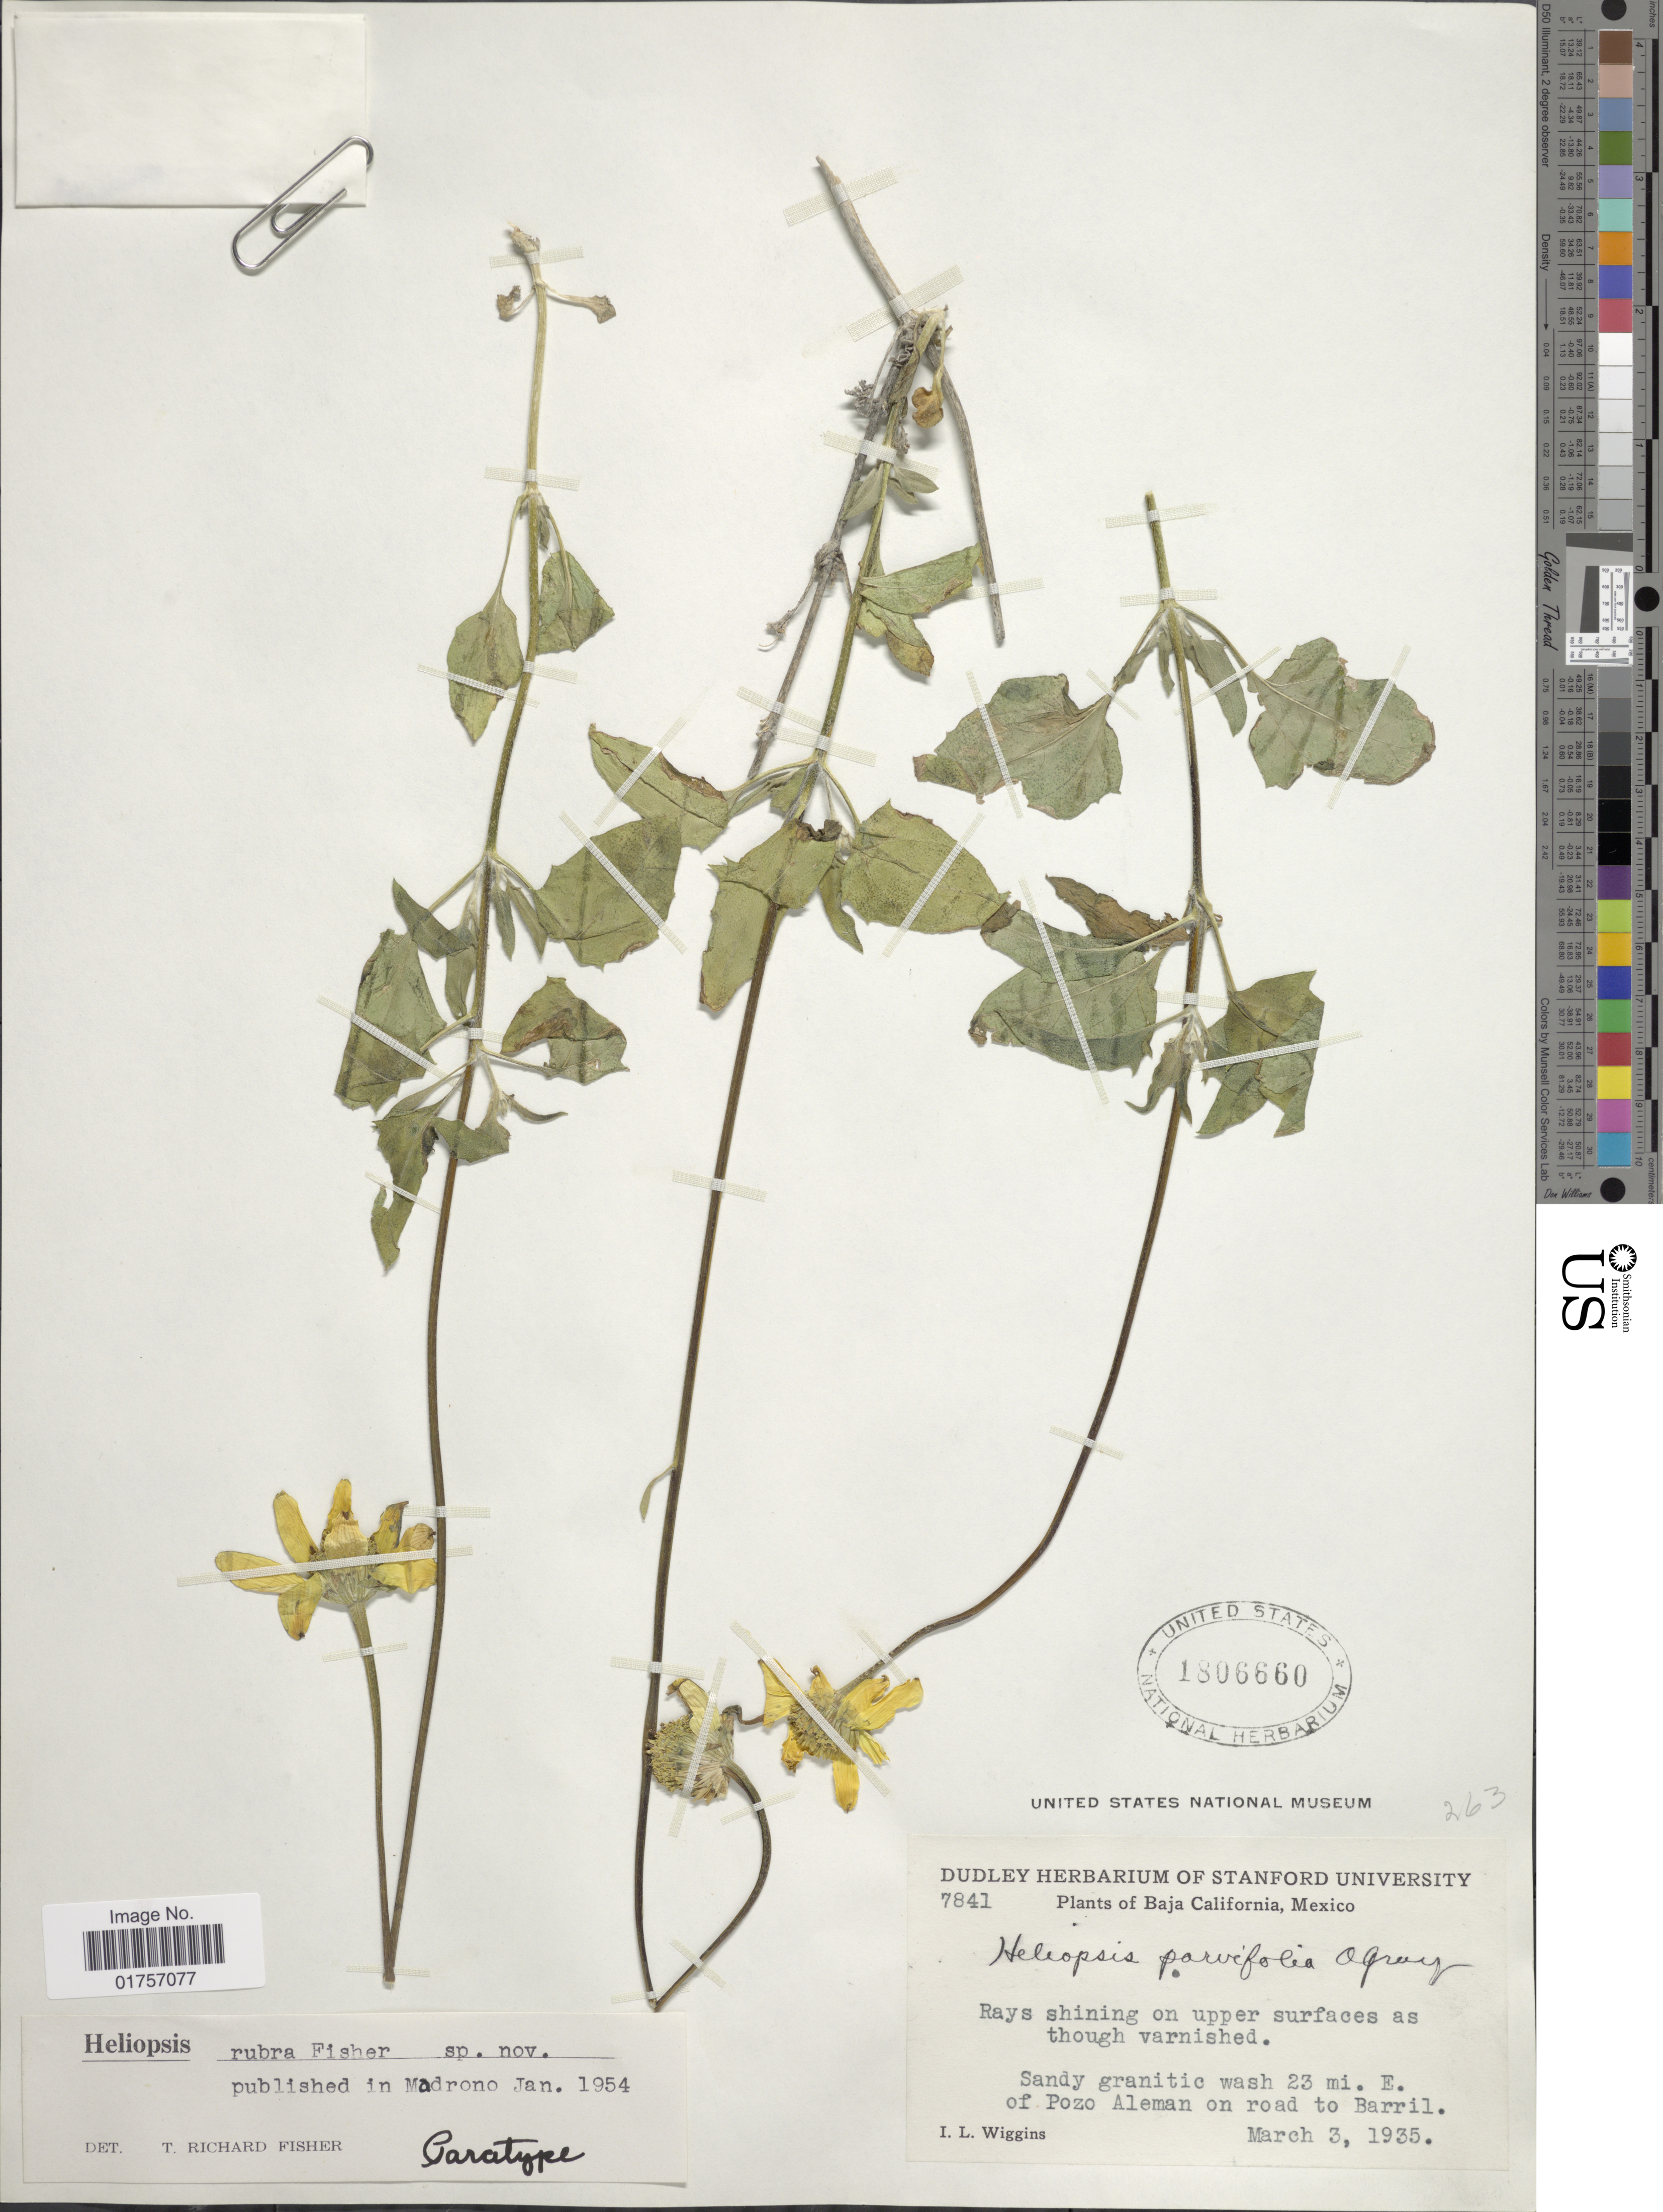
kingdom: Plantae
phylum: Tracheophyta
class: Magnoliopsida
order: Asterales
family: Asteraceae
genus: Heliopsis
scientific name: Heliopsis rubra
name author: T.R. Fisher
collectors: I. L. Wiggins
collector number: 7841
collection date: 1935-03-03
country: Mexico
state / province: Baja California Sur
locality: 23 mi. E. of Pozo Aleman on road to Barril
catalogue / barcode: US 1806660